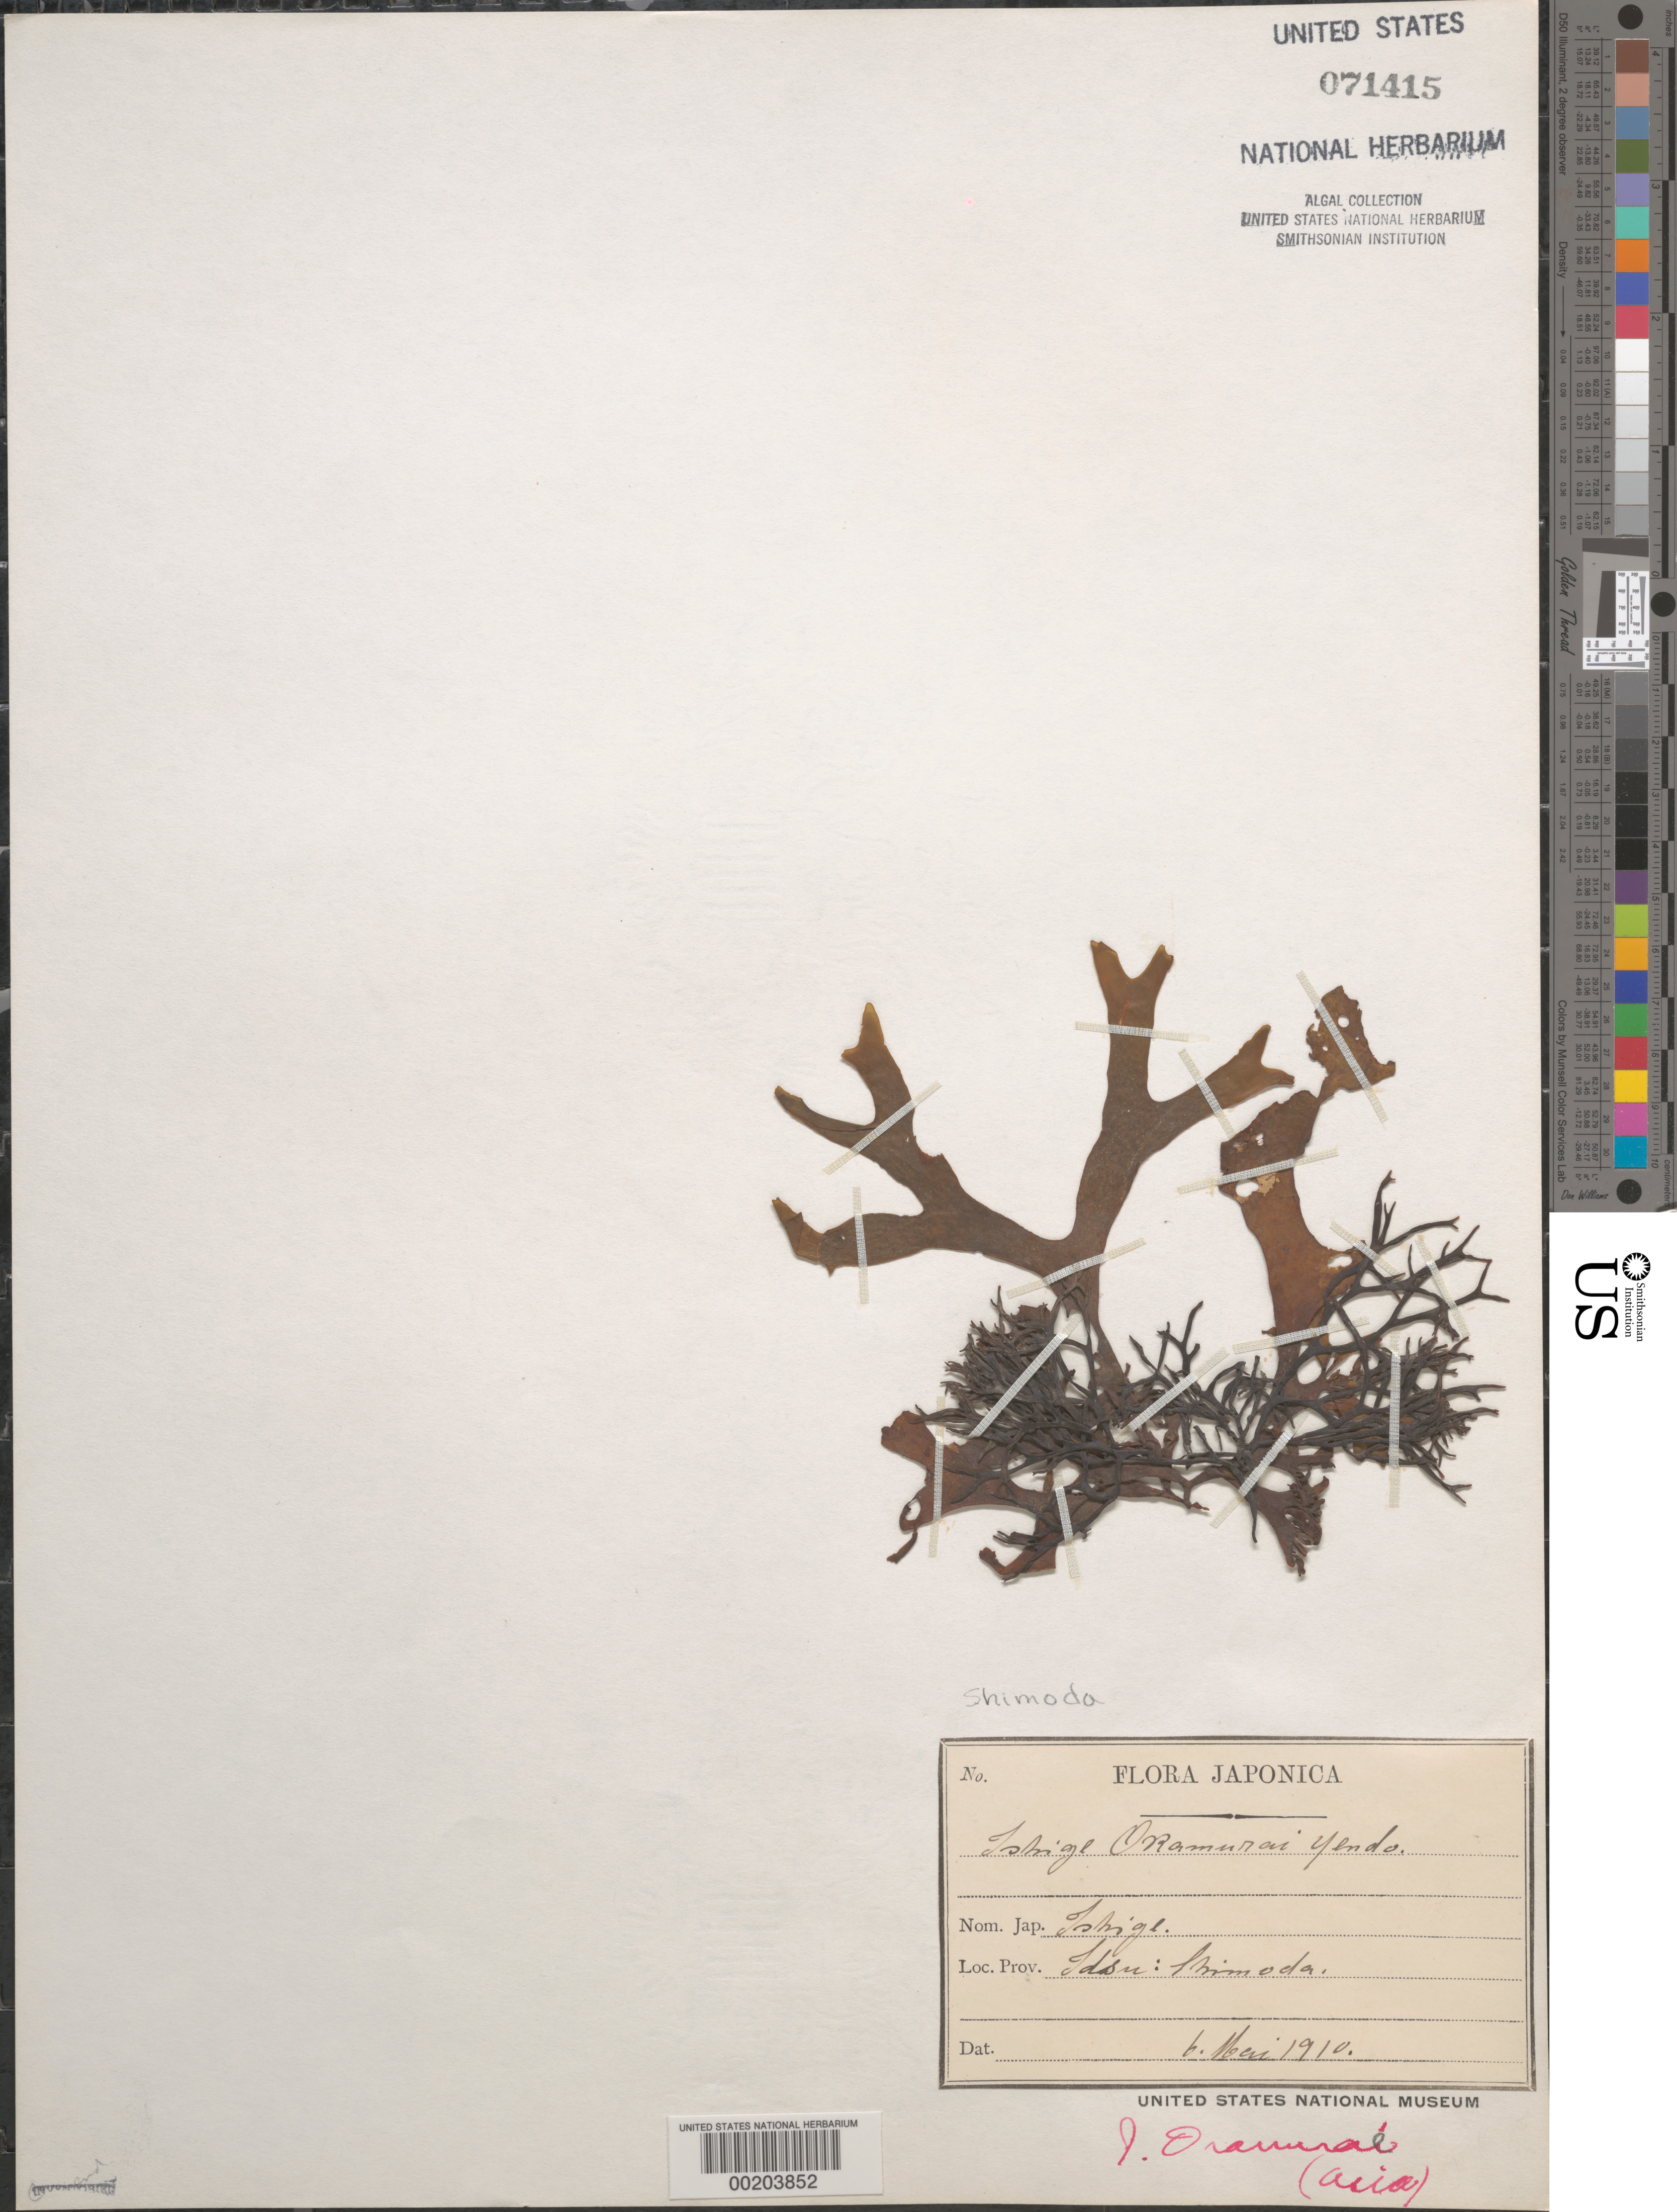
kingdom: Chromista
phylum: Ochrophyta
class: Phaeophyceae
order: Ishigeales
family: Ishigeaceae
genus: Ishige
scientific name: Ishige okamurae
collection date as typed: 06 May 1910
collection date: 1910-05-06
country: Japan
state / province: Sizuoka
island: Honshu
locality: Shimoda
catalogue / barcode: US 71415